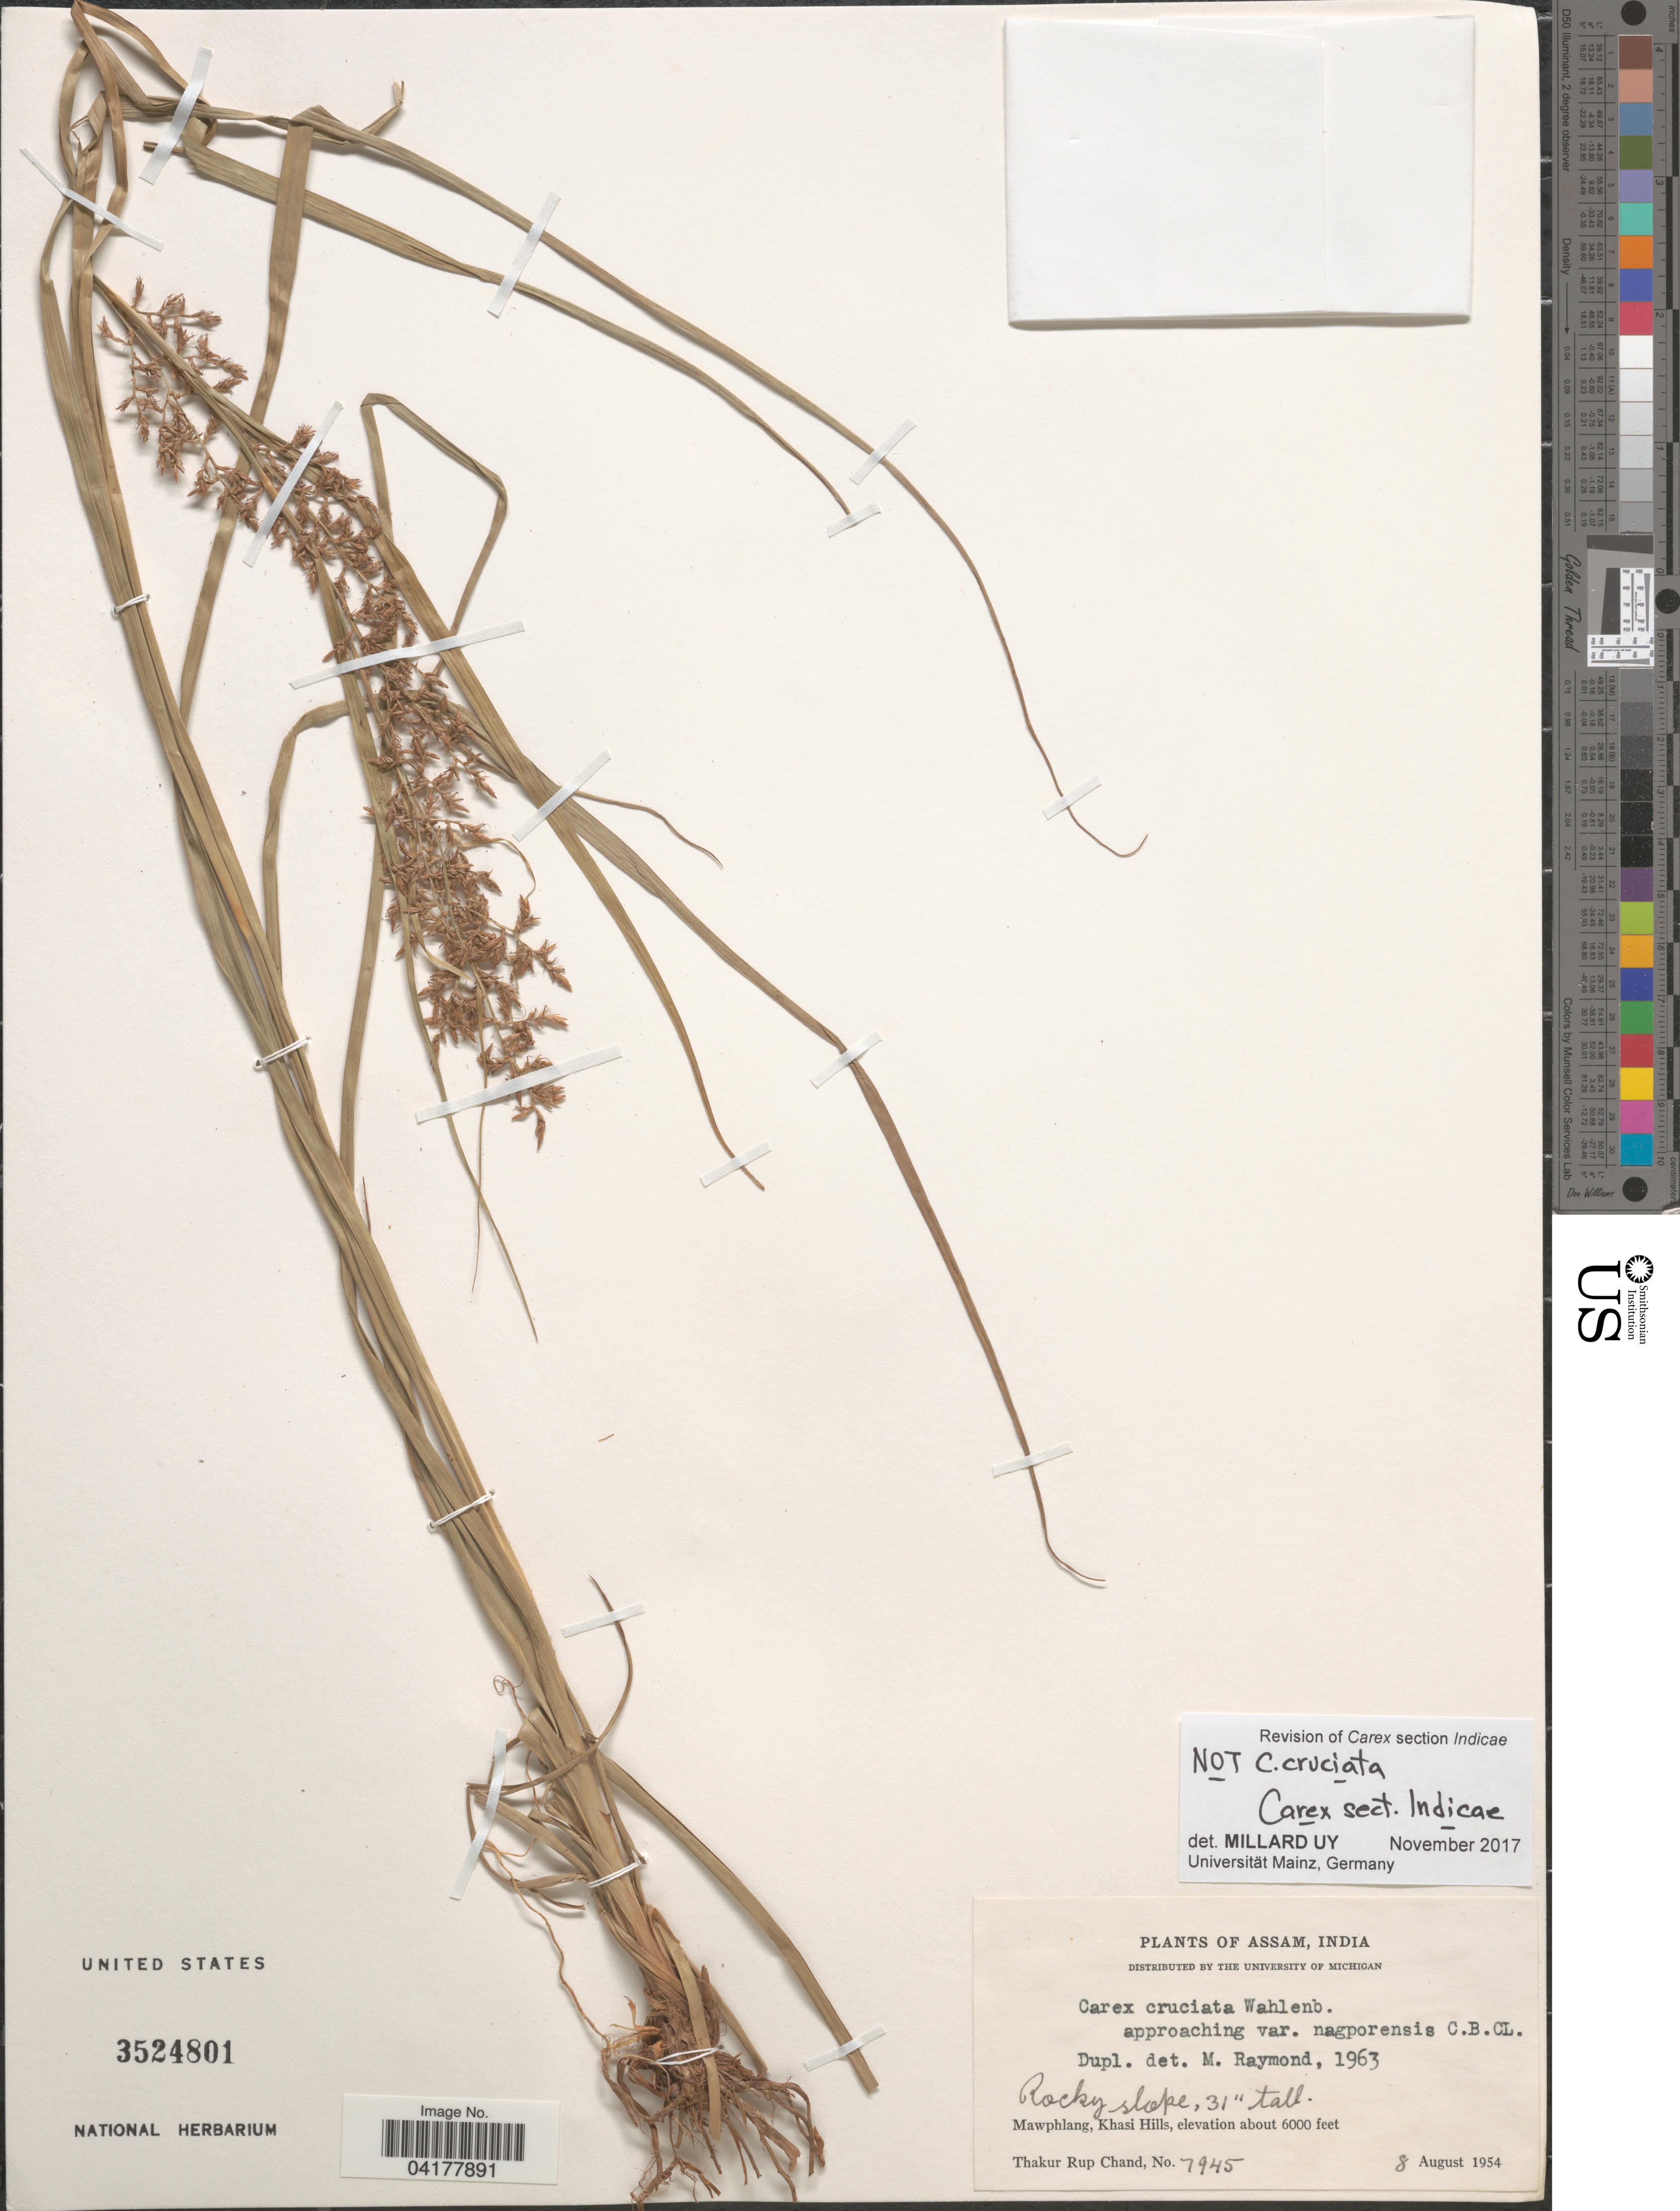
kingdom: Plantae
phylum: Tracheophyta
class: Liliopsida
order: Poales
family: Cyperaceae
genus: Carex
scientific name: Carex sp.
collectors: T. R. Chand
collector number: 7945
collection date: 1954-08-08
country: India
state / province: Assam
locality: Mawphlang, Khasi Hills.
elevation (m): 1829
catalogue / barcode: US 3524801